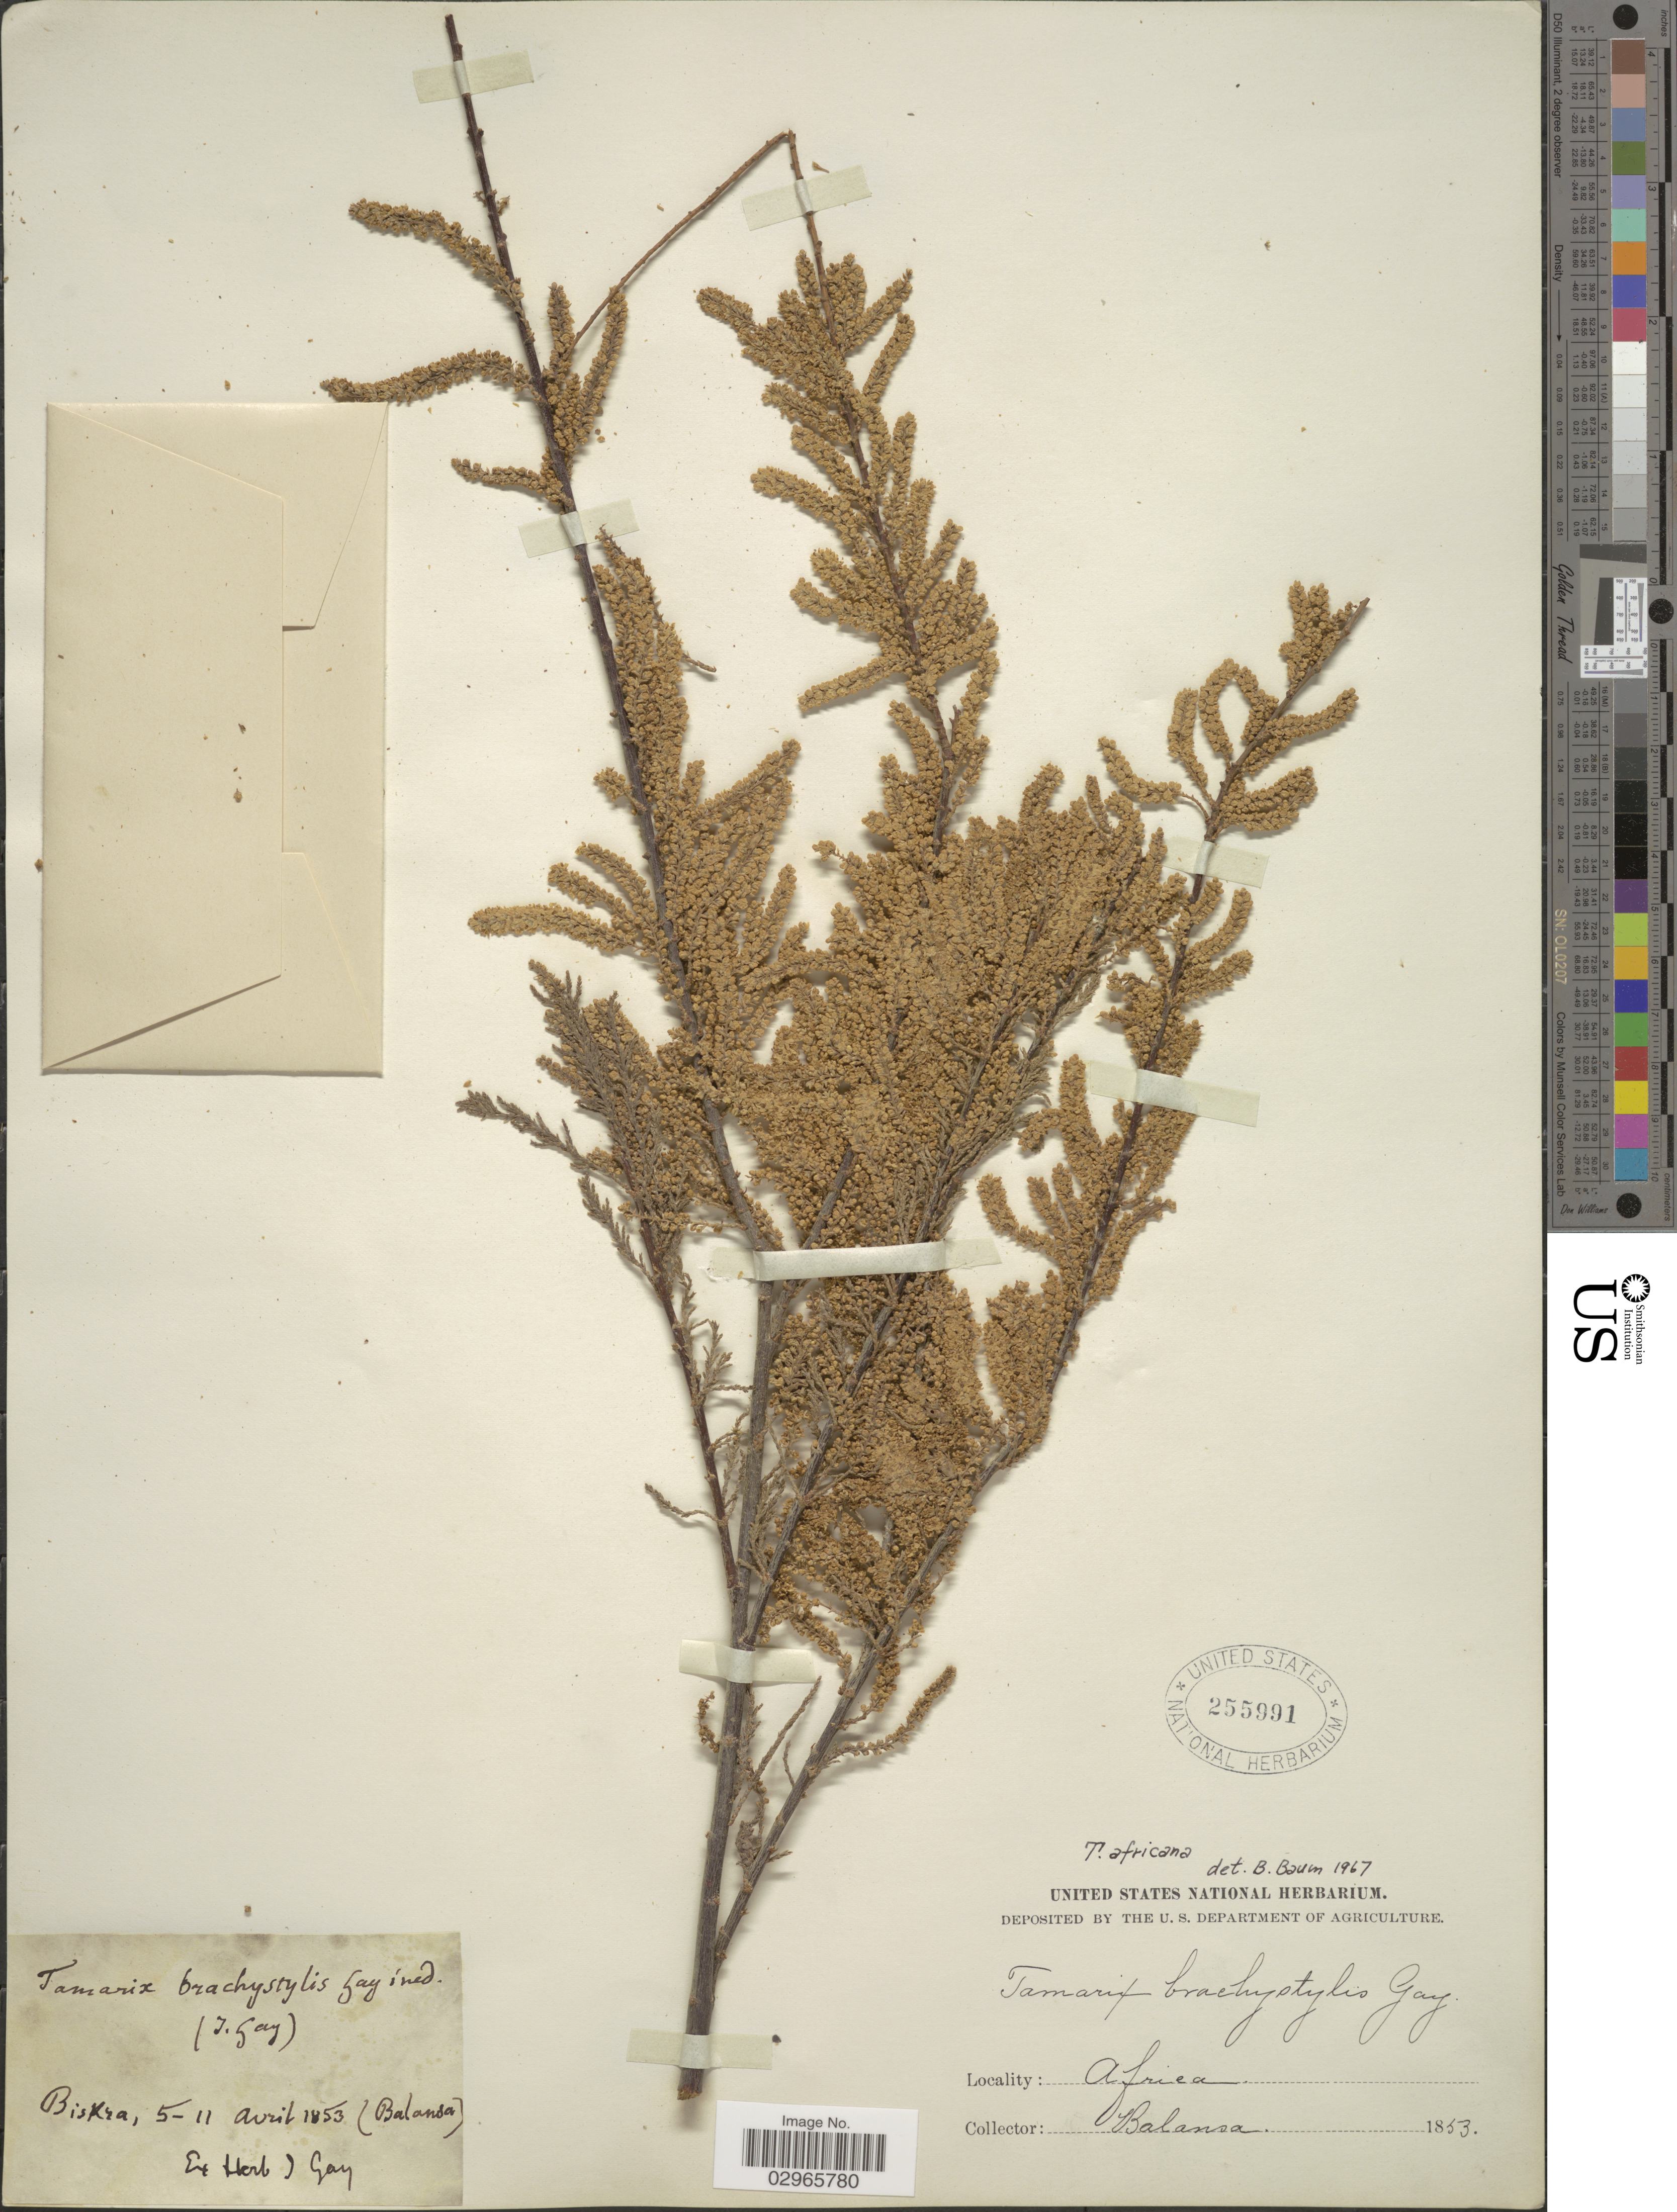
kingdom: Plantae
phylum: Tracheophyta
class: Magnoliopsida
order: Caryophyllales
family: Tamaricaceae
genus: Tamarix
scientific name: Tamarix africana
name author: Poir.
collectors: -. Balansa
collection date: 1853-04-05/1853-04-11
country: Algeria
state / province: Biskra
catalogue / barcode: US 255991